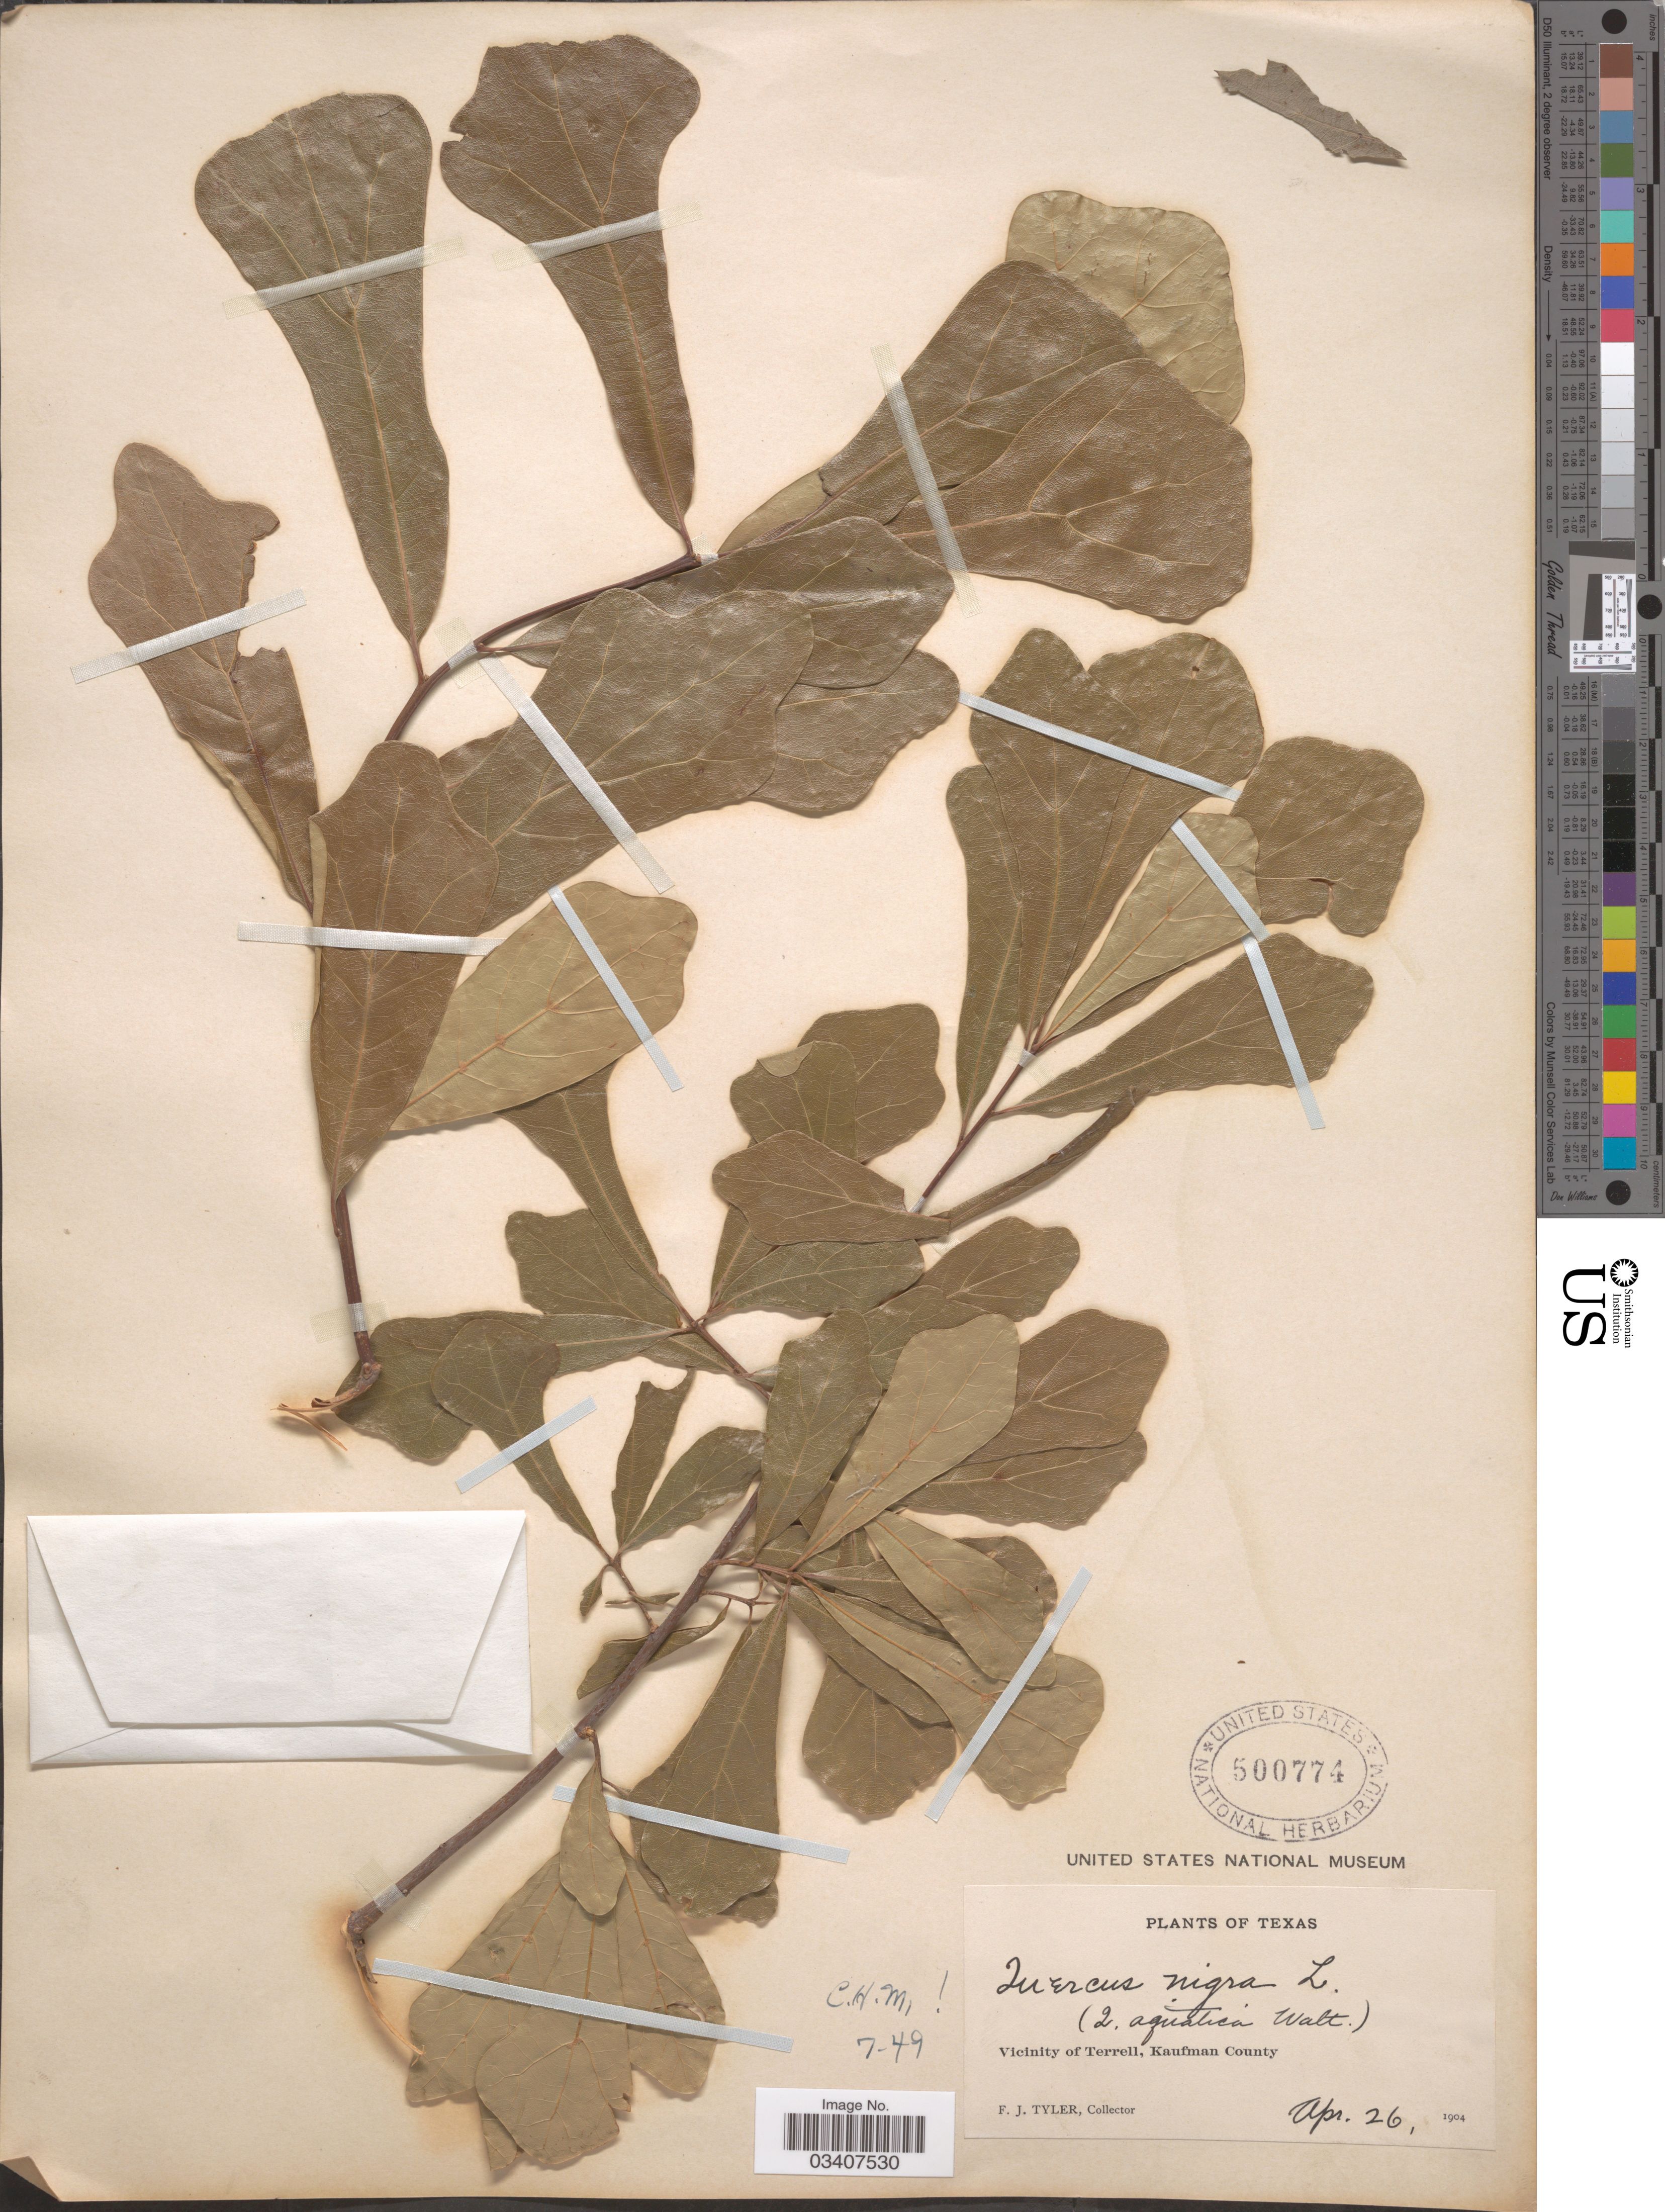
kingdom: Plantae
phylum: Tracheophyta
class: Magnoliopsida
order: Fagales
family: Fagaceae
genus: Quercus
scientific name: Quercus nigra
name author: L.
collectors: F. Tyler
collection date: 1904-04-26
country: United States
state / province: Texas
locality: Vicinity of Terrell, Kaufman County.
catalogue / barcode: US 500774